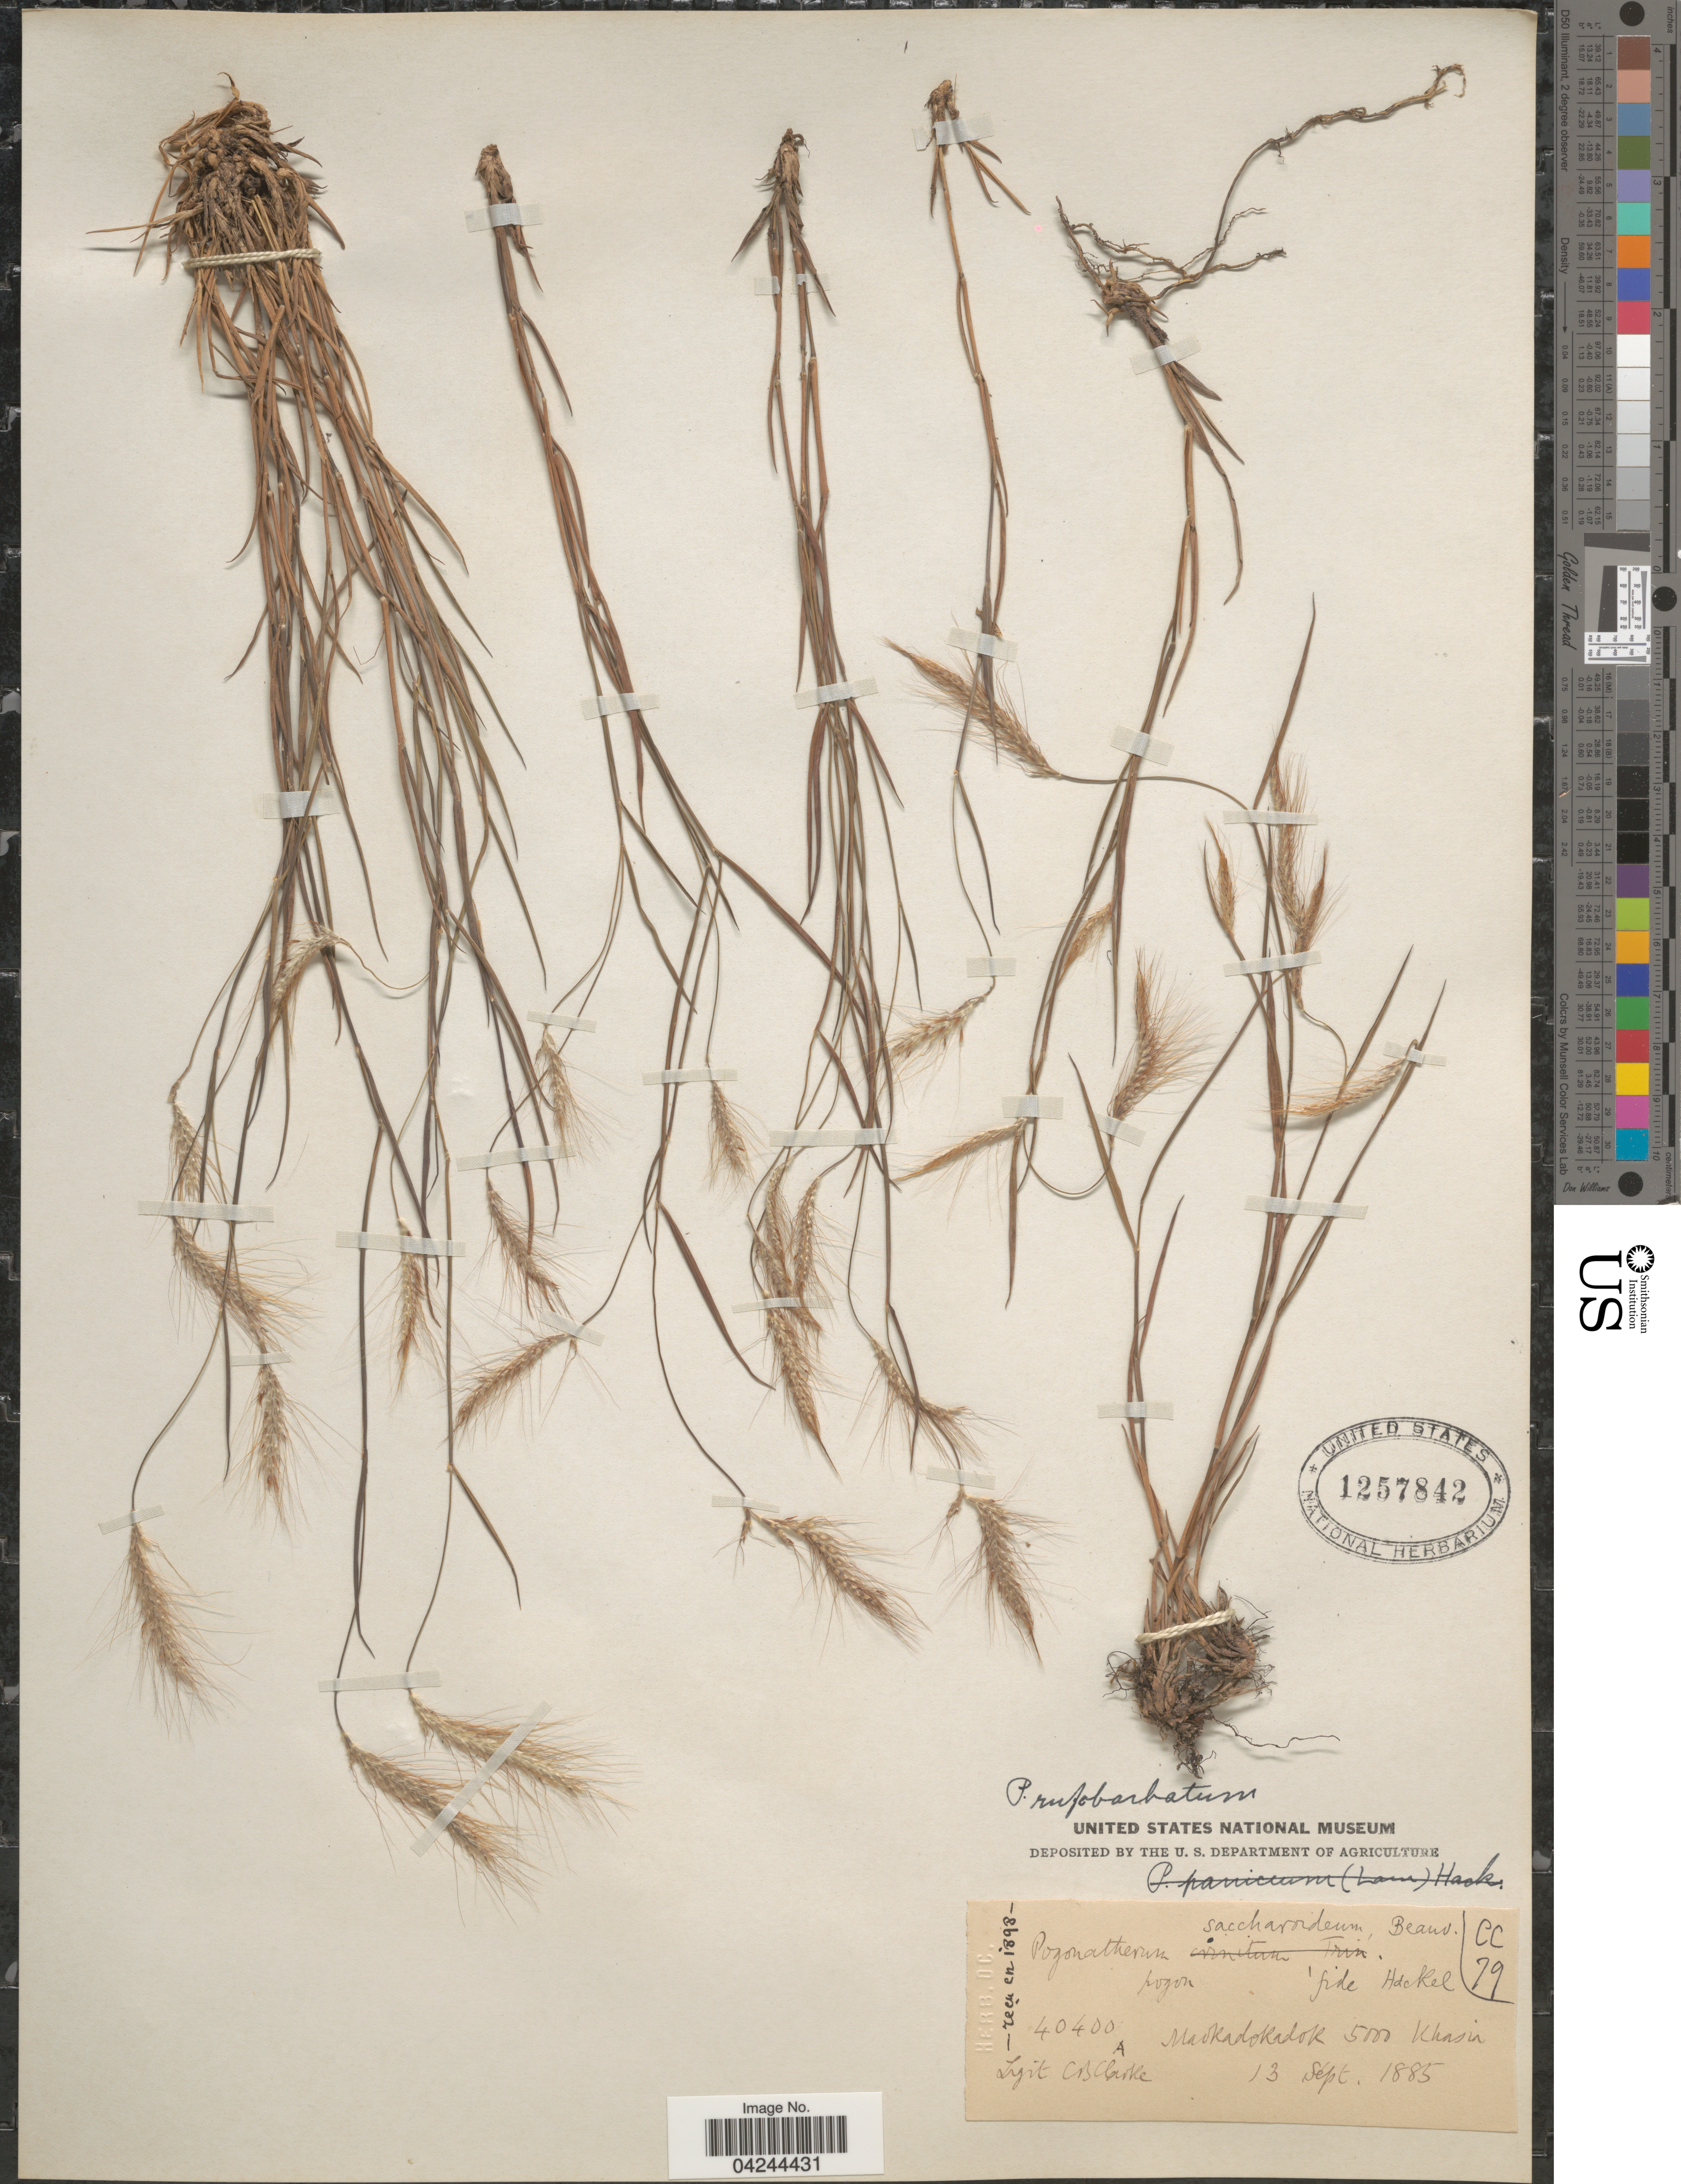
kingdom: Plantae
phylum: Tracheophyta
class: Liliopsida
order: Poales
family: Poaceae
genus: Pogonatherum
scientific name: Pogonatherum paniceum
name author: (Lam.) Hack.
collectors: C. B. Clarke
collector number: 40400A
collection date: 1885-09-13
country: India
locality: Maokadokadok. Khasia.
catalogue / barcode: US 1257842